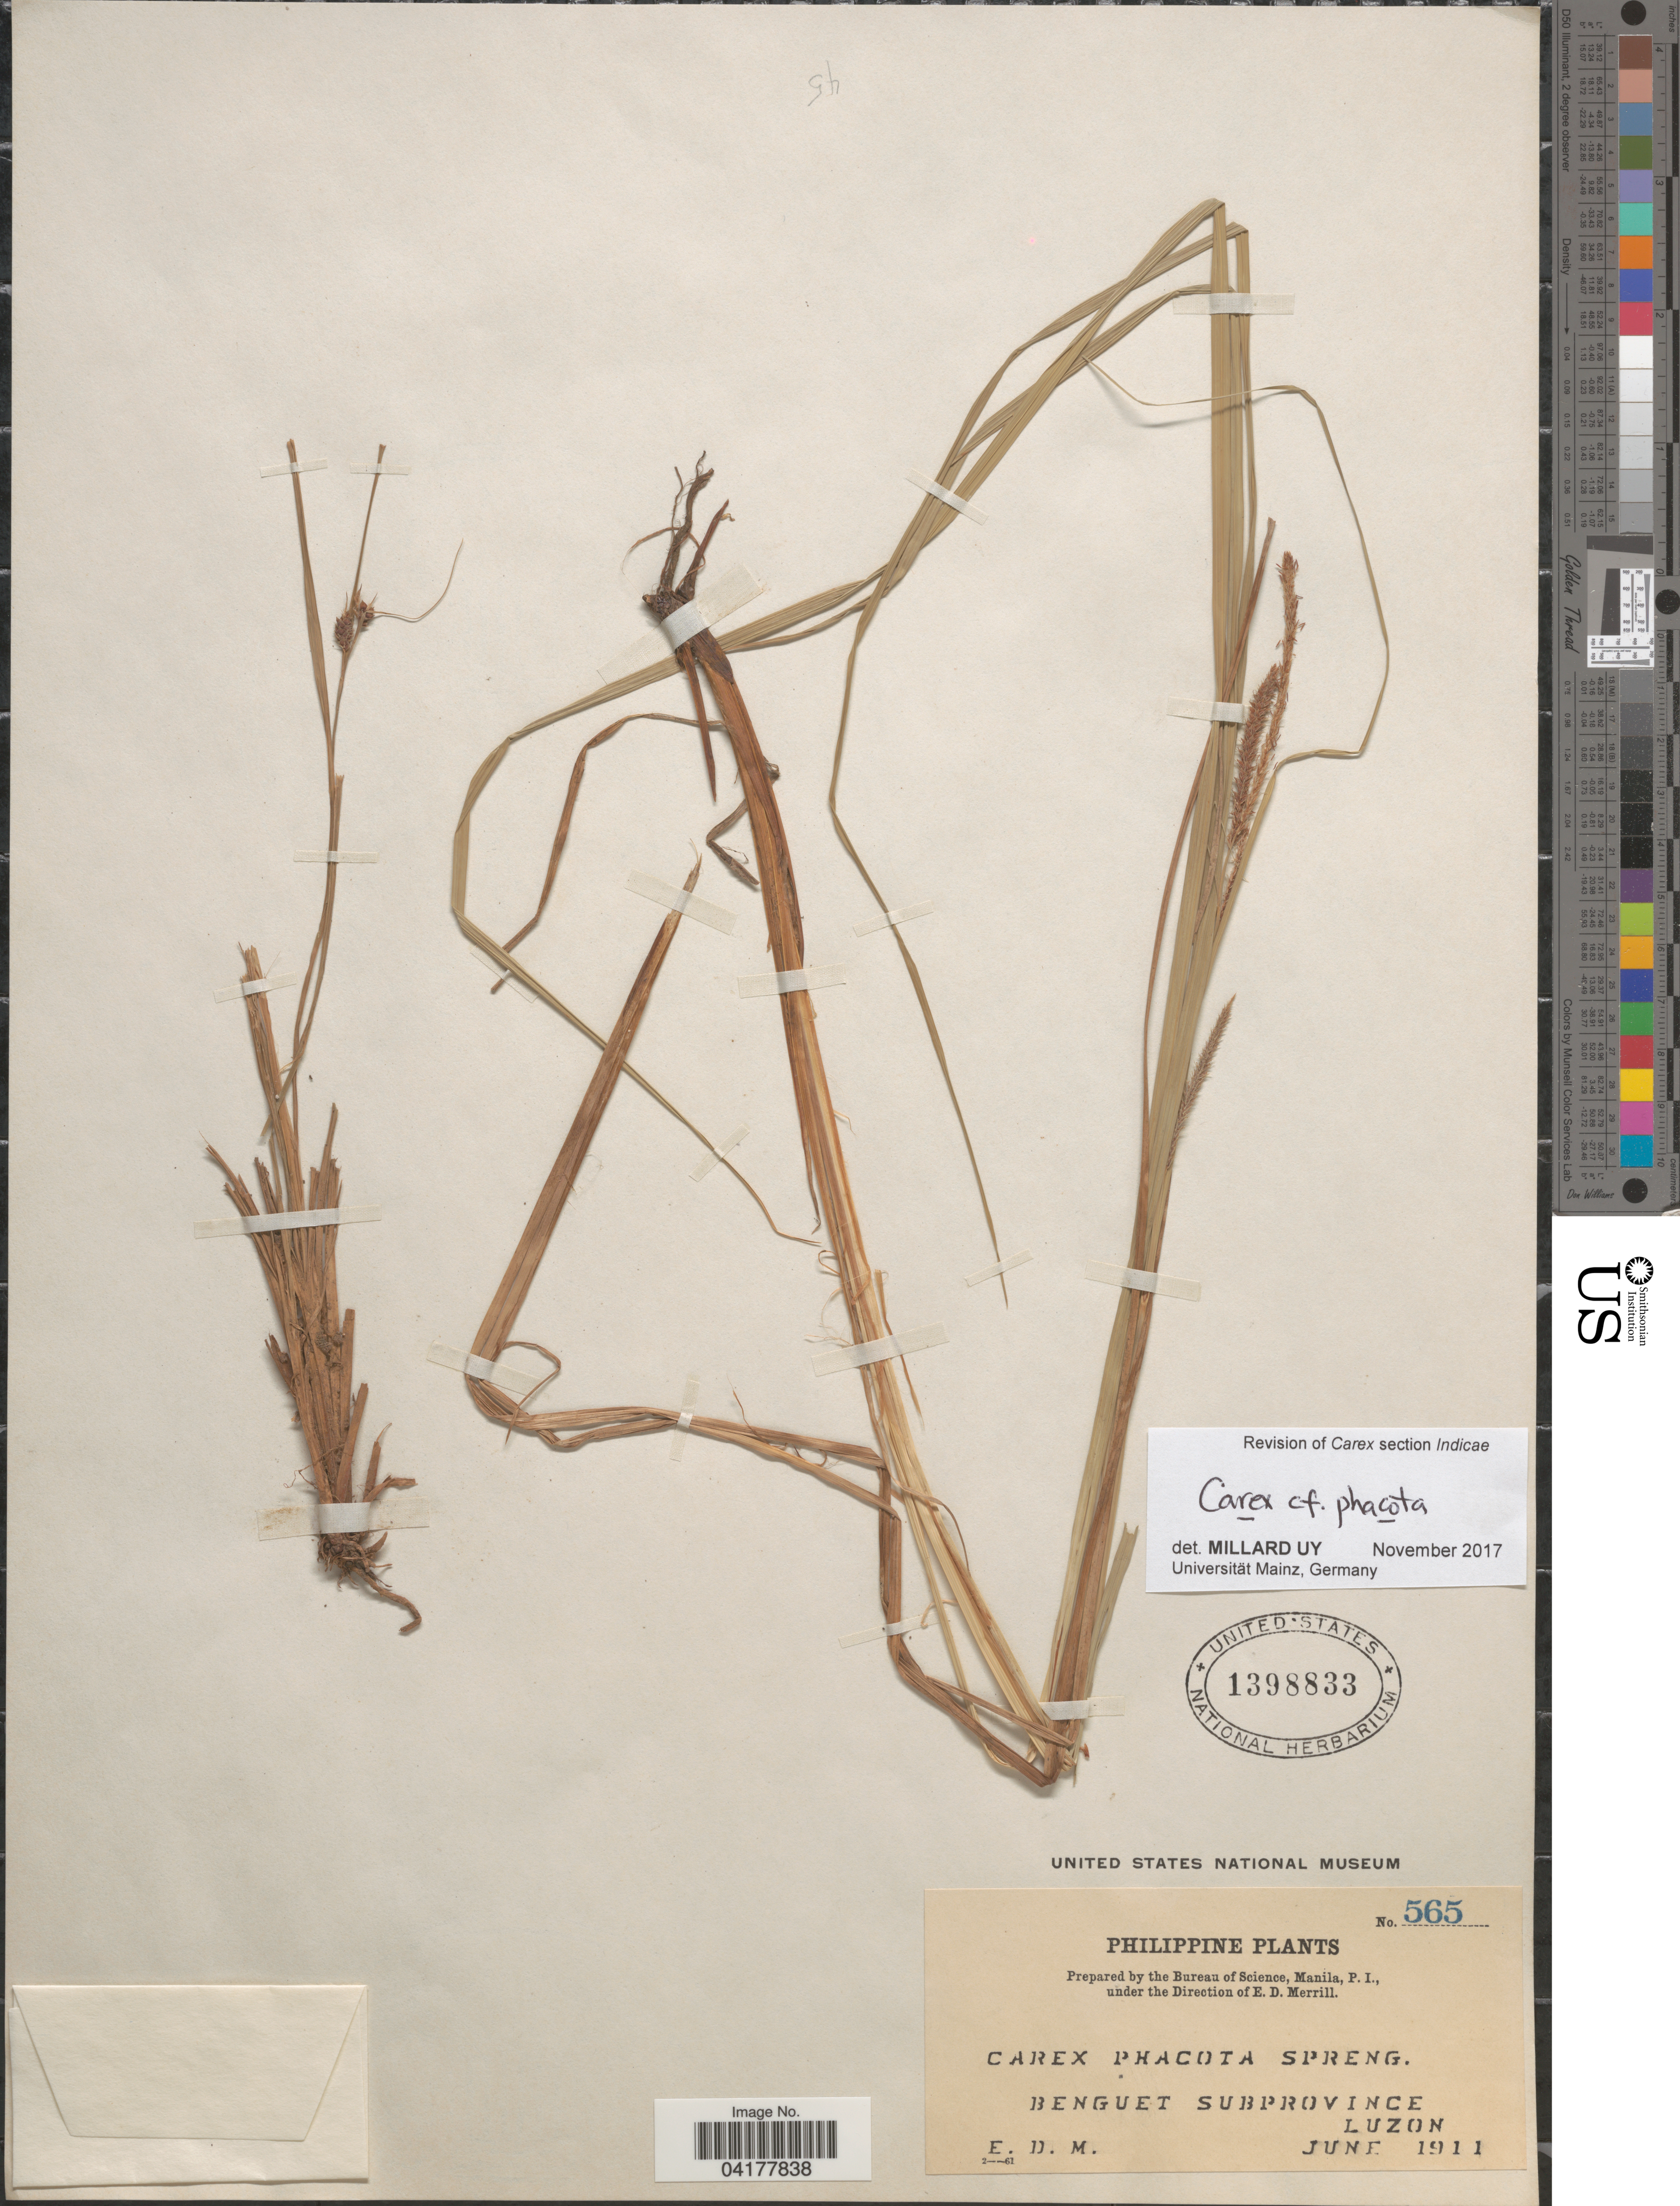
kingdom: Plantae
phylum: Tracheophyta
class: Liliopsida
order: Poales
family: Cyperaceae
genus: Carex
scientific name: Carex phacota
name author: Spreng.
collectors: E. D. Merrill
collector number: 565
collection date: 1911-06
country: Philippines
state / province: Cordillera (Administrative Region)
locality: Benguet Subprovince. Luzon.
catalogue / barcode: US 1398833